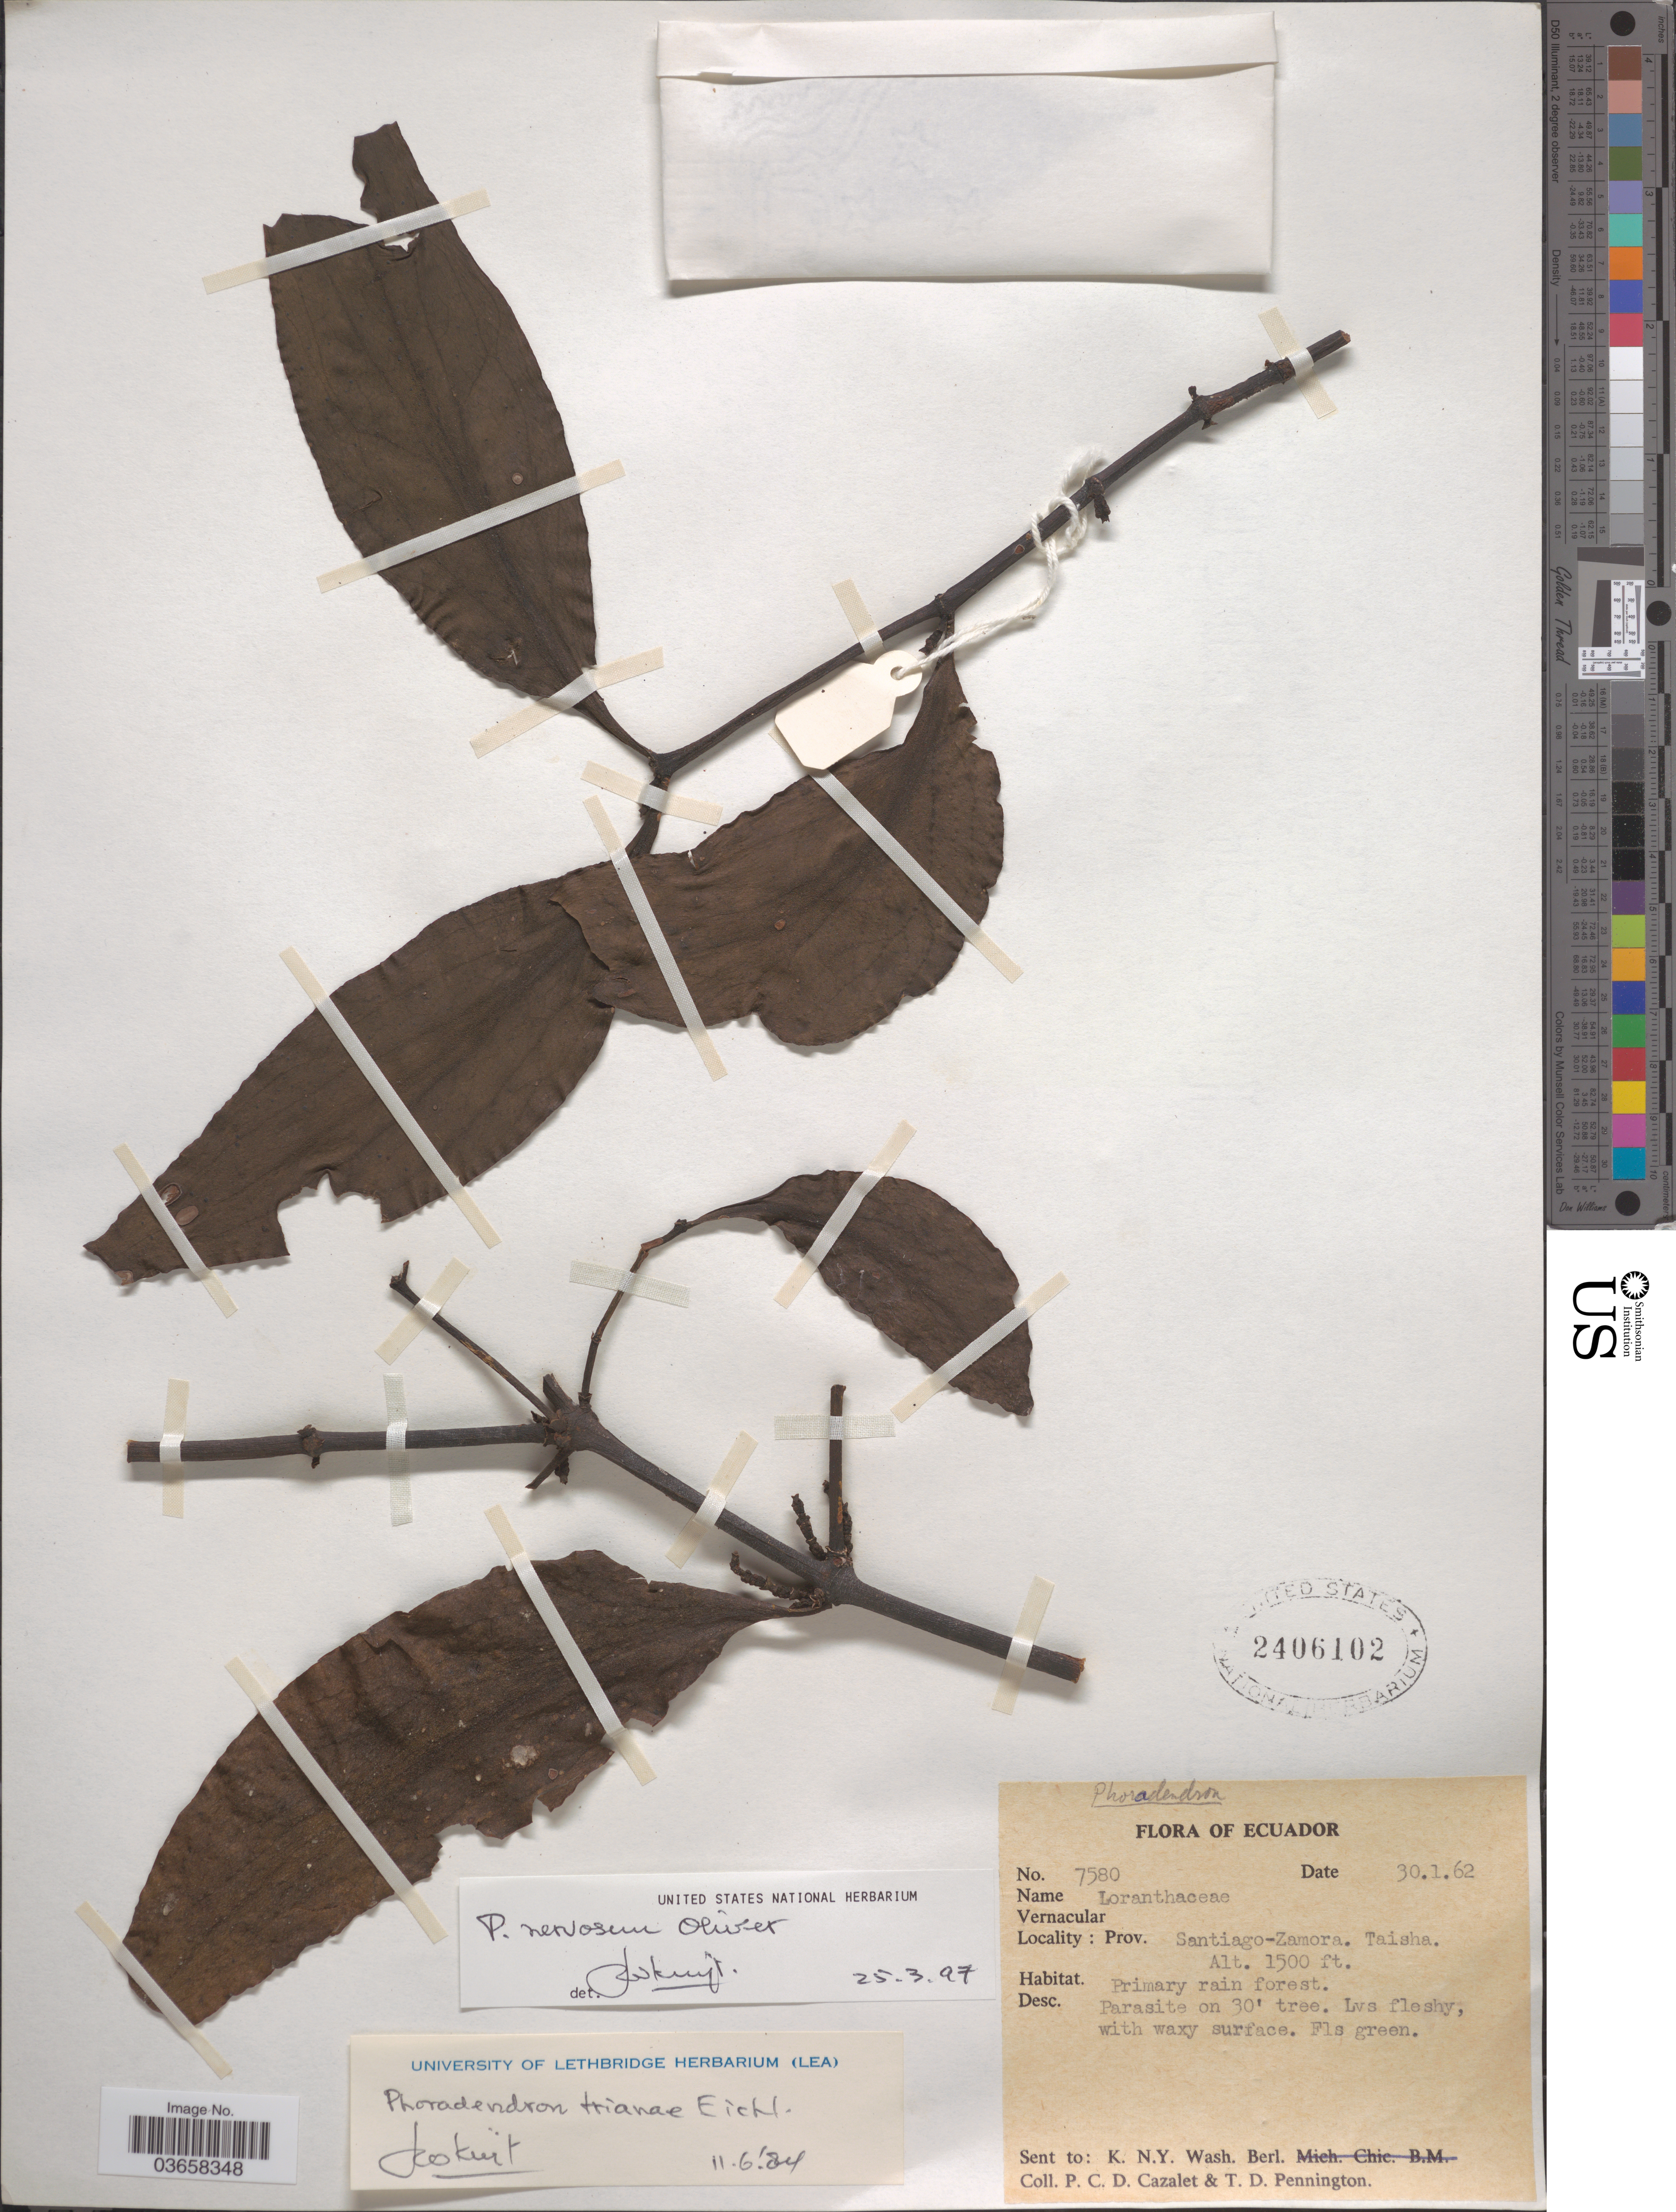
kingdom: Plantae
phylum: Tracheophyta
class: Magnoliopsida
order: Santalales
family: Viscaceae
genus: Phoradendron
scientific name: Phoradendron nervosum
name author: Oliv.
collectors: P. C. D. Cazalet & T. D. Pennington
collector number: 7580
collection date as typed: Transcribed d/m/y: 30/1/62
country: Ecuador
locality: Prov. Santiago-Zamora. Taisha.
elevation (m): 457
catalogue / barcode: US 2406102